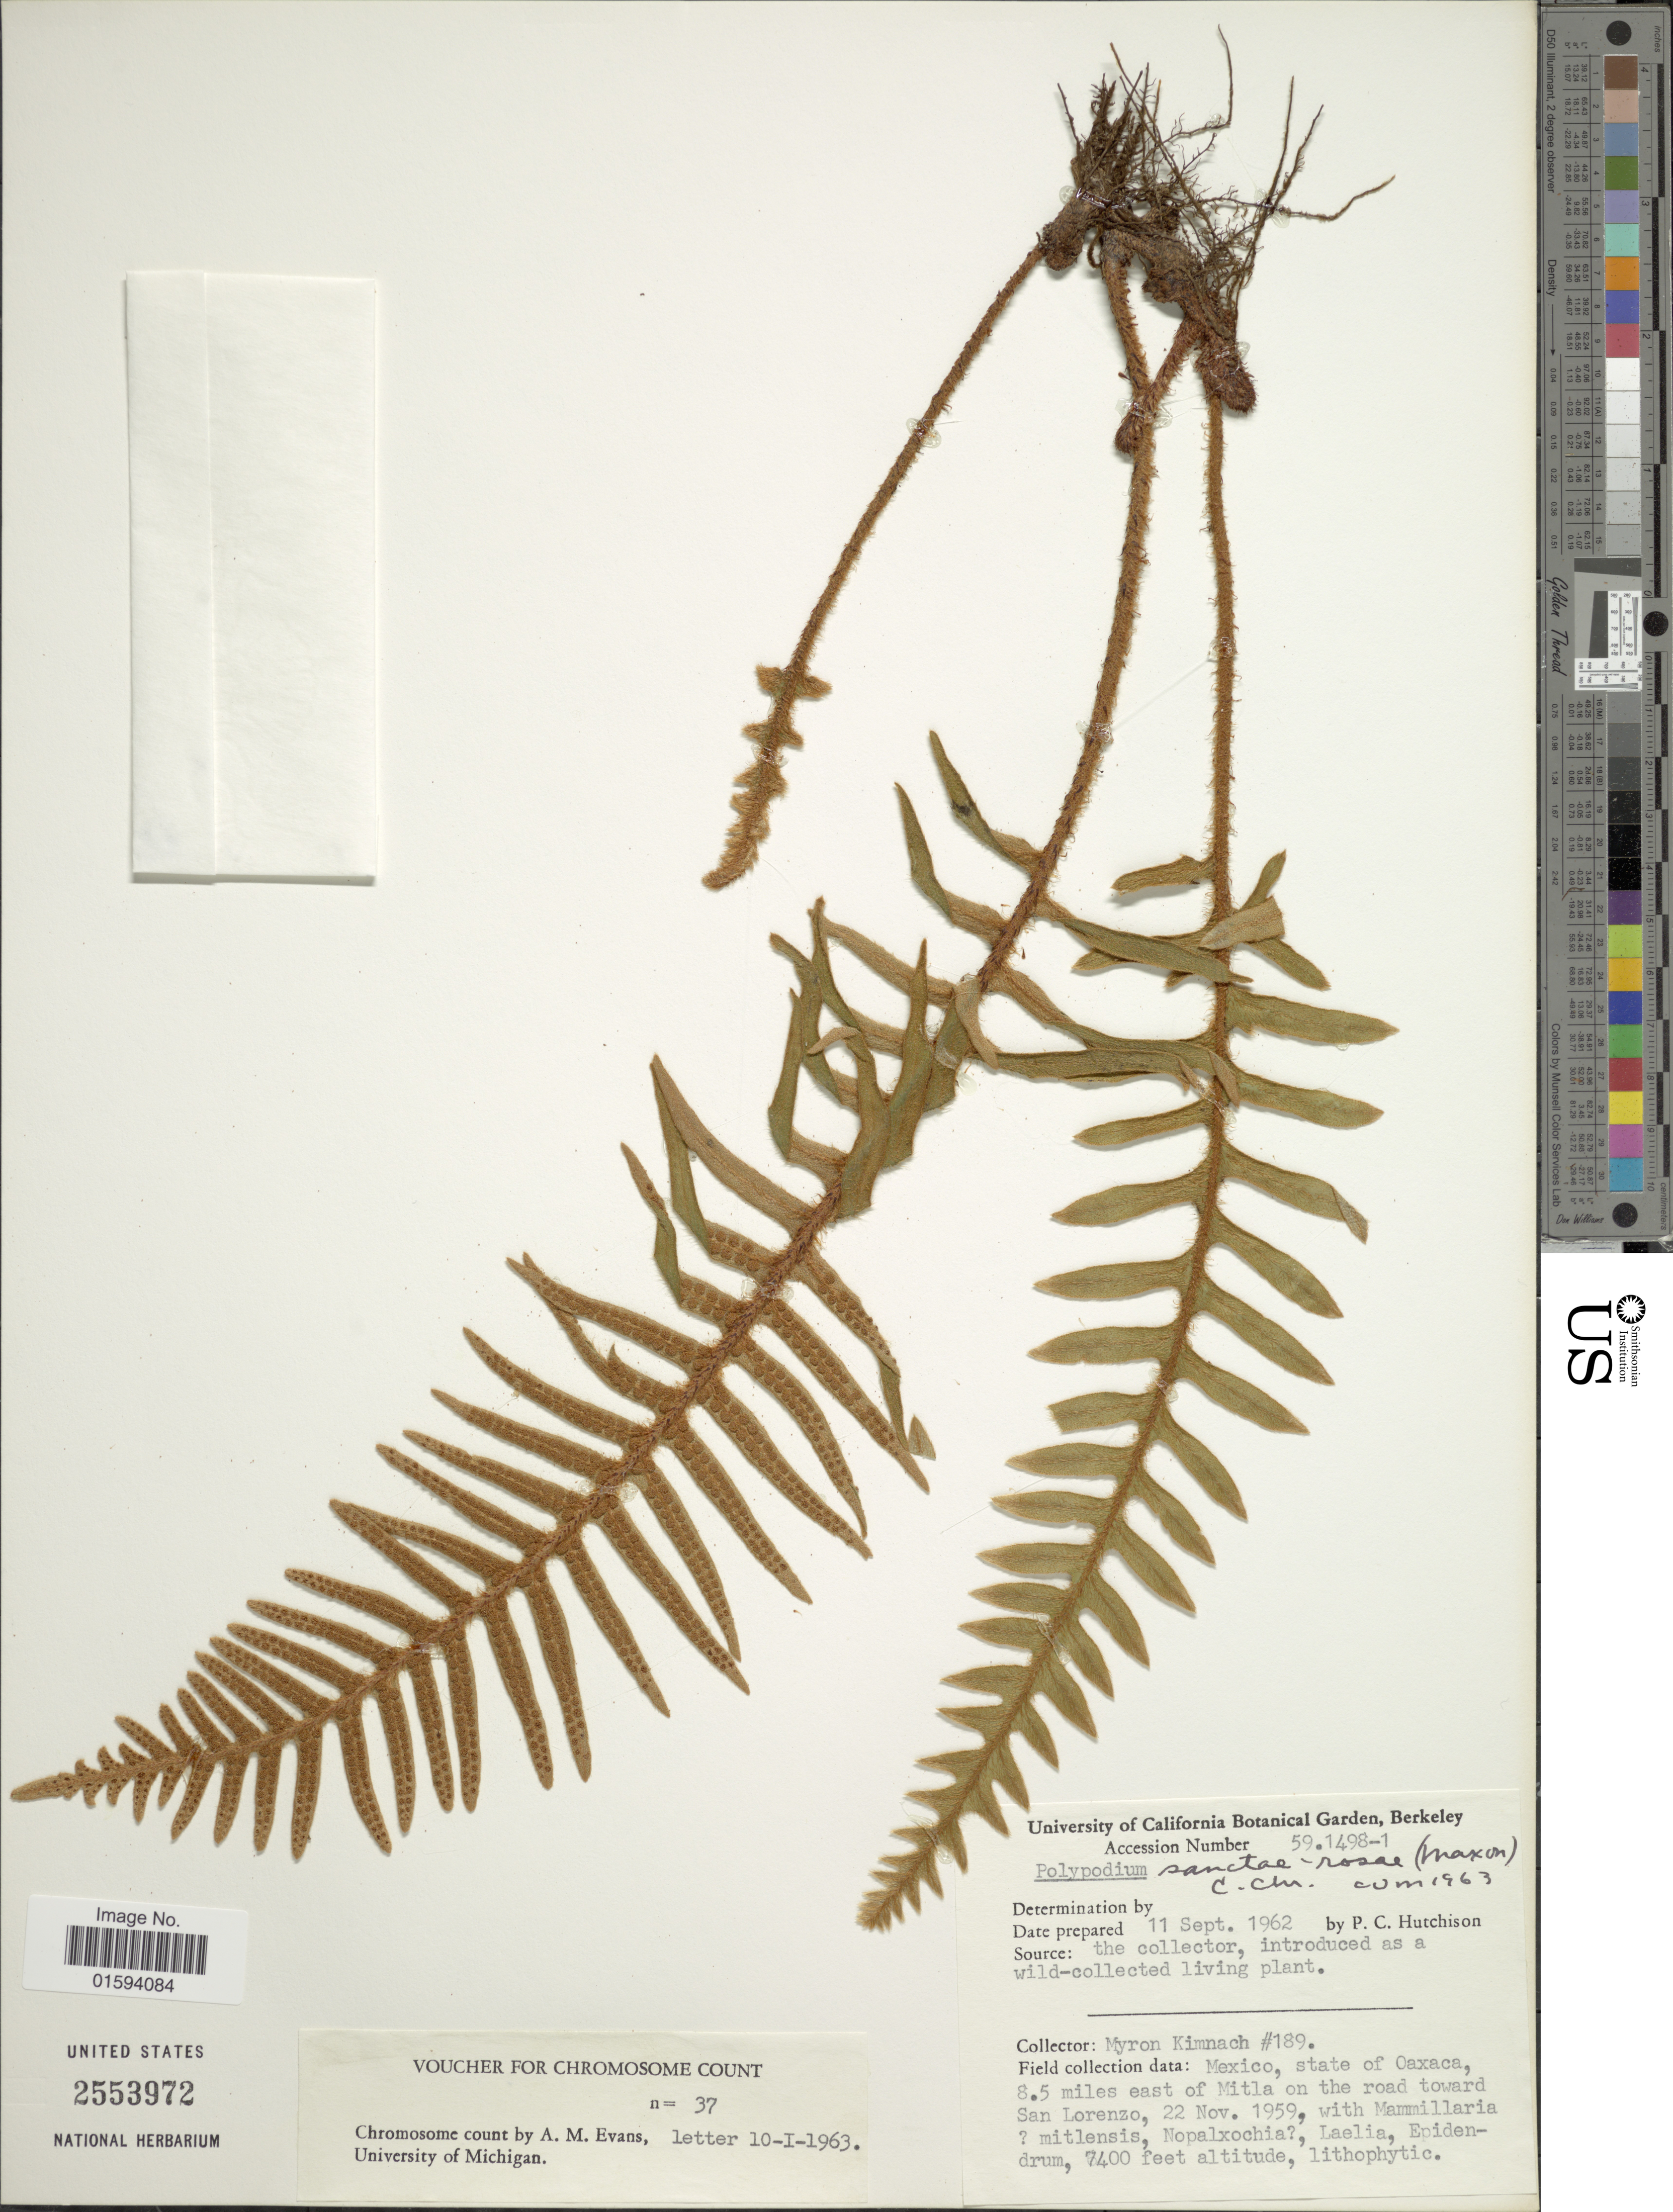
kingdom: Plantae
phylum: Tracheophyta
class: Polypodiopsida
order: Polypodiales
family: Polypodiaceae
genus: Polypodium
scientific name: Polypodium sanctae-rosae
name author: (Maxon) C. Chr.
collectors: P. C. Hutchison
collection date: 1962-09-11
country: United States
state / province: California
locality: University of California Botanical Garden, Accession Number 59.1498-1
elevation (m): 2256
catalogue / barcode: US 2553972